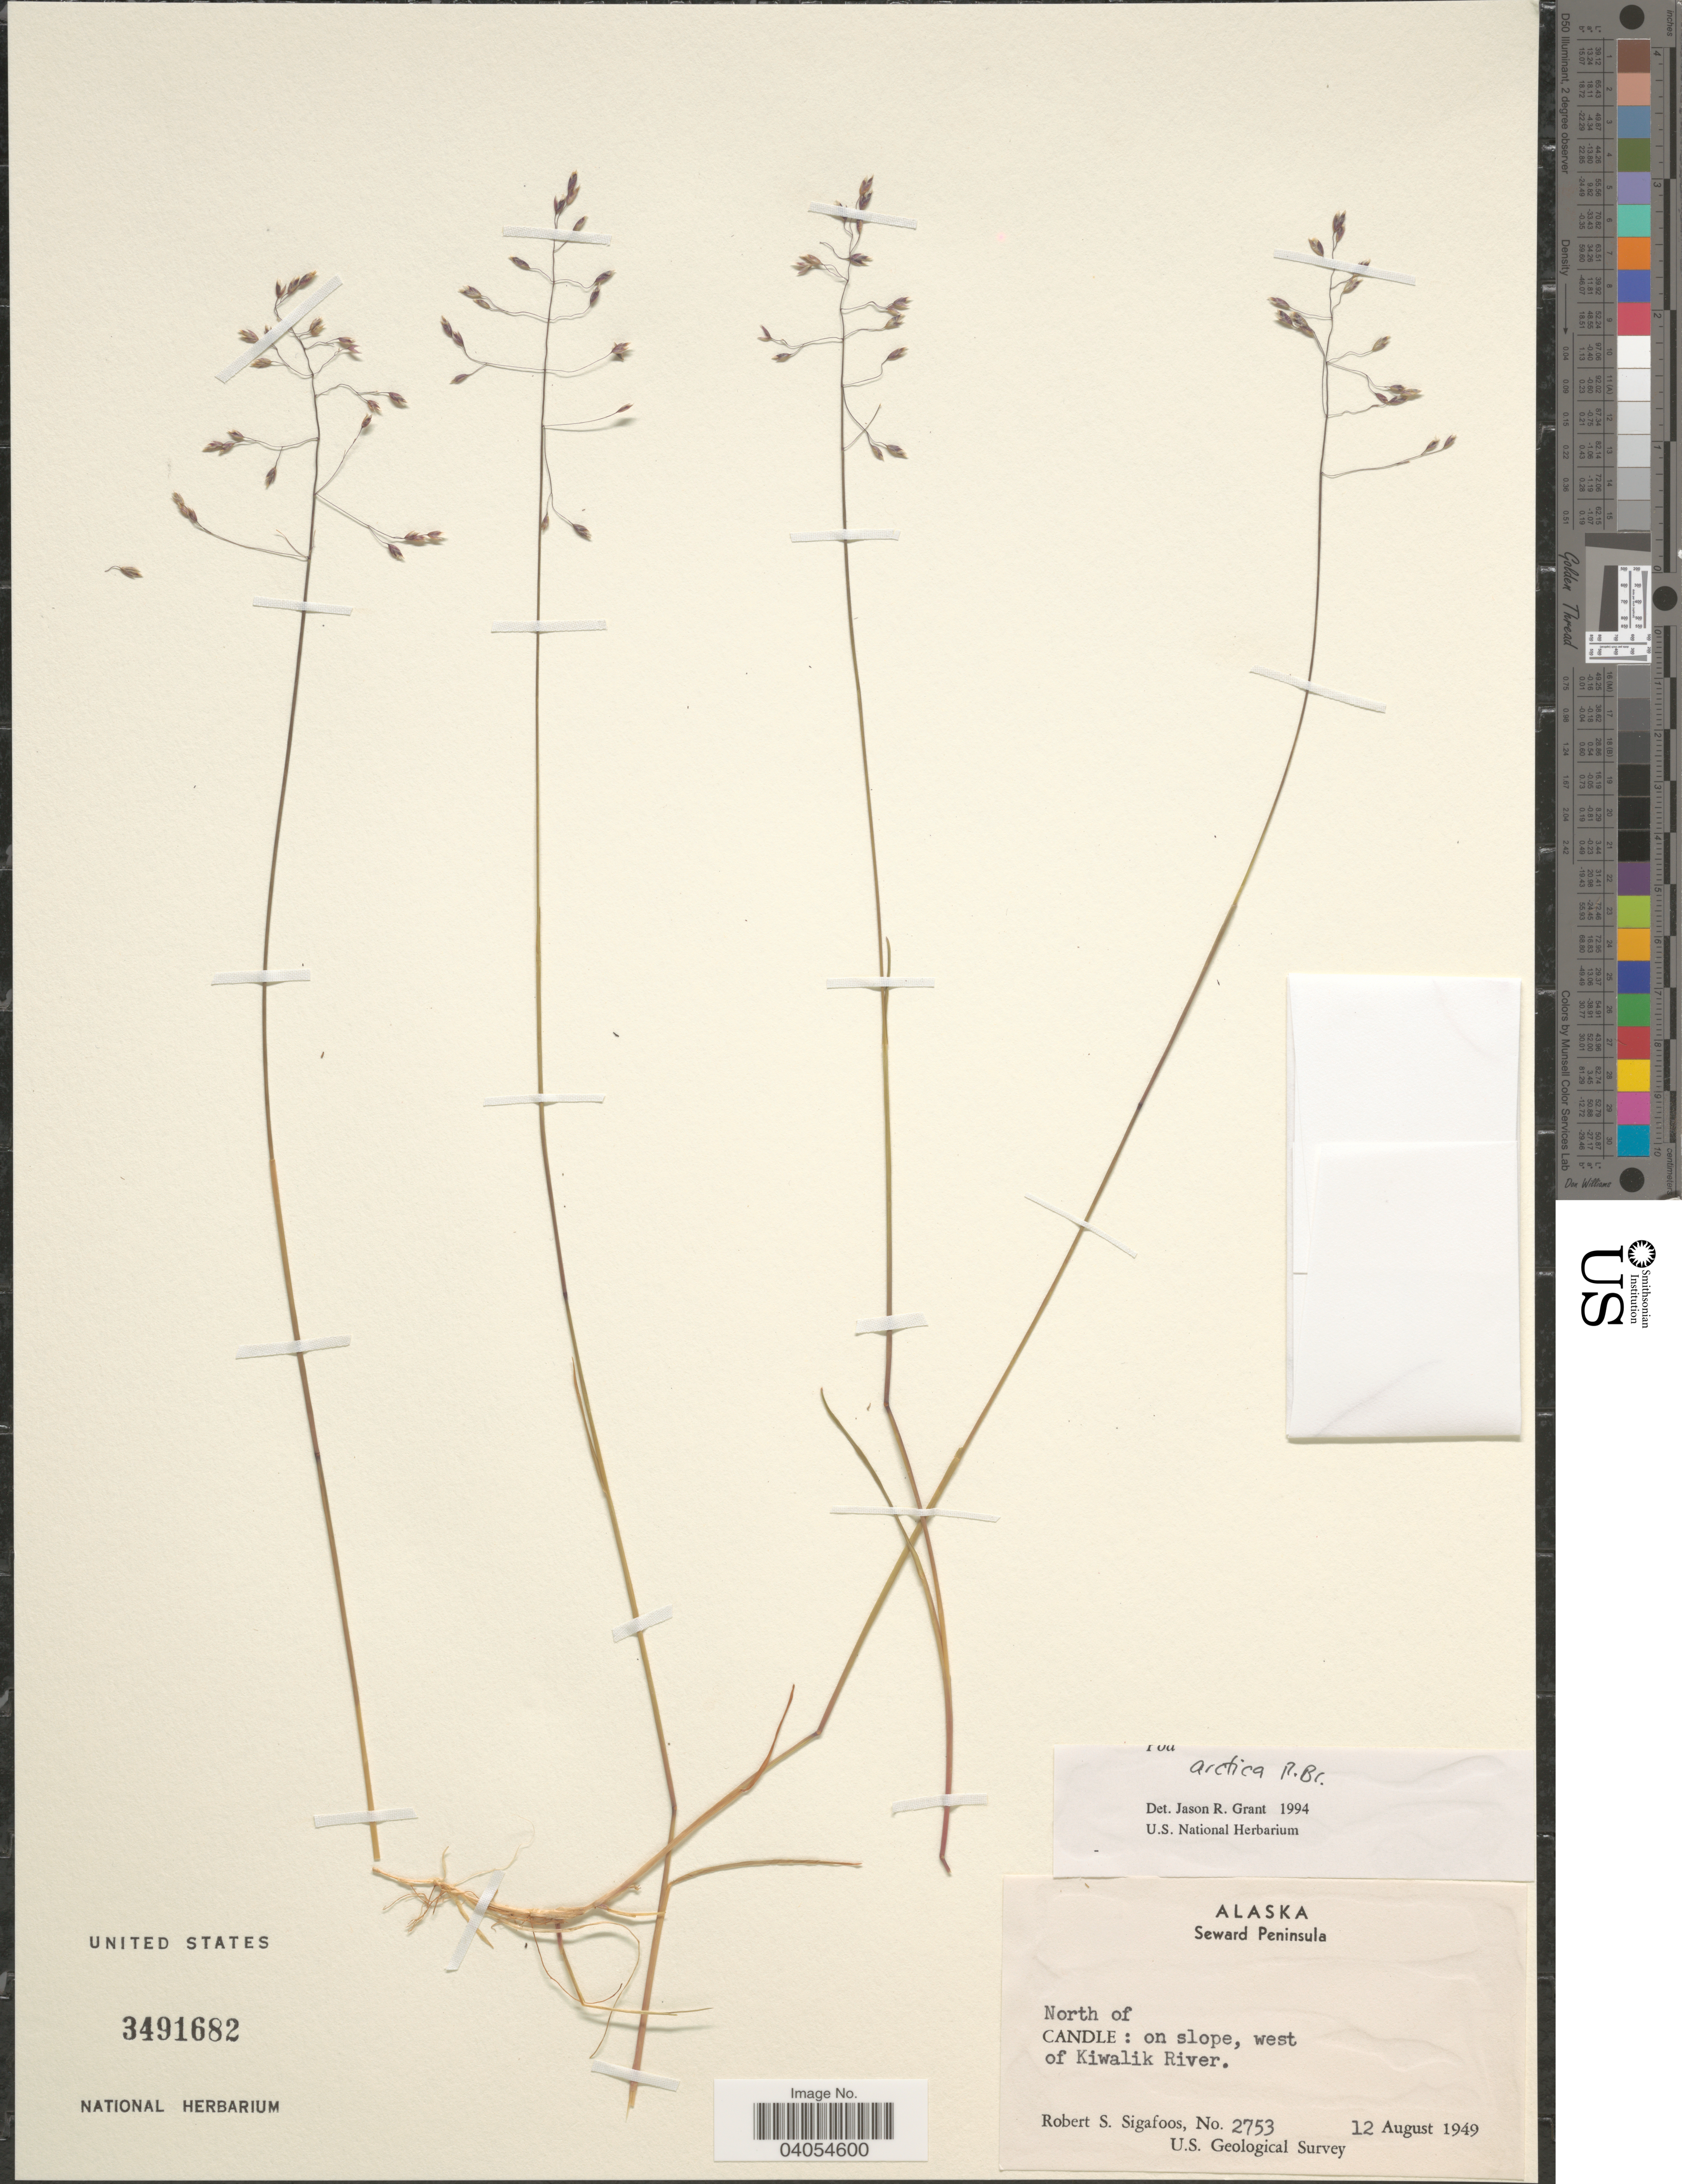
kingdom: Plantae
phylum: Tracheophyta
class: Liliopsida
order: Poales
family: Poaceae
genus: Poa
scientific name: Poa arctica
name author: R. Br.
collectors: R. Sigafoos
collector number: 2753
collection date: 1949-08-12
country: United States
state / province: Alaska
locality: Seward Peninsula. North of Candle: on slope, west of Kiwalik River.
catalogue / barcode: US 3491682